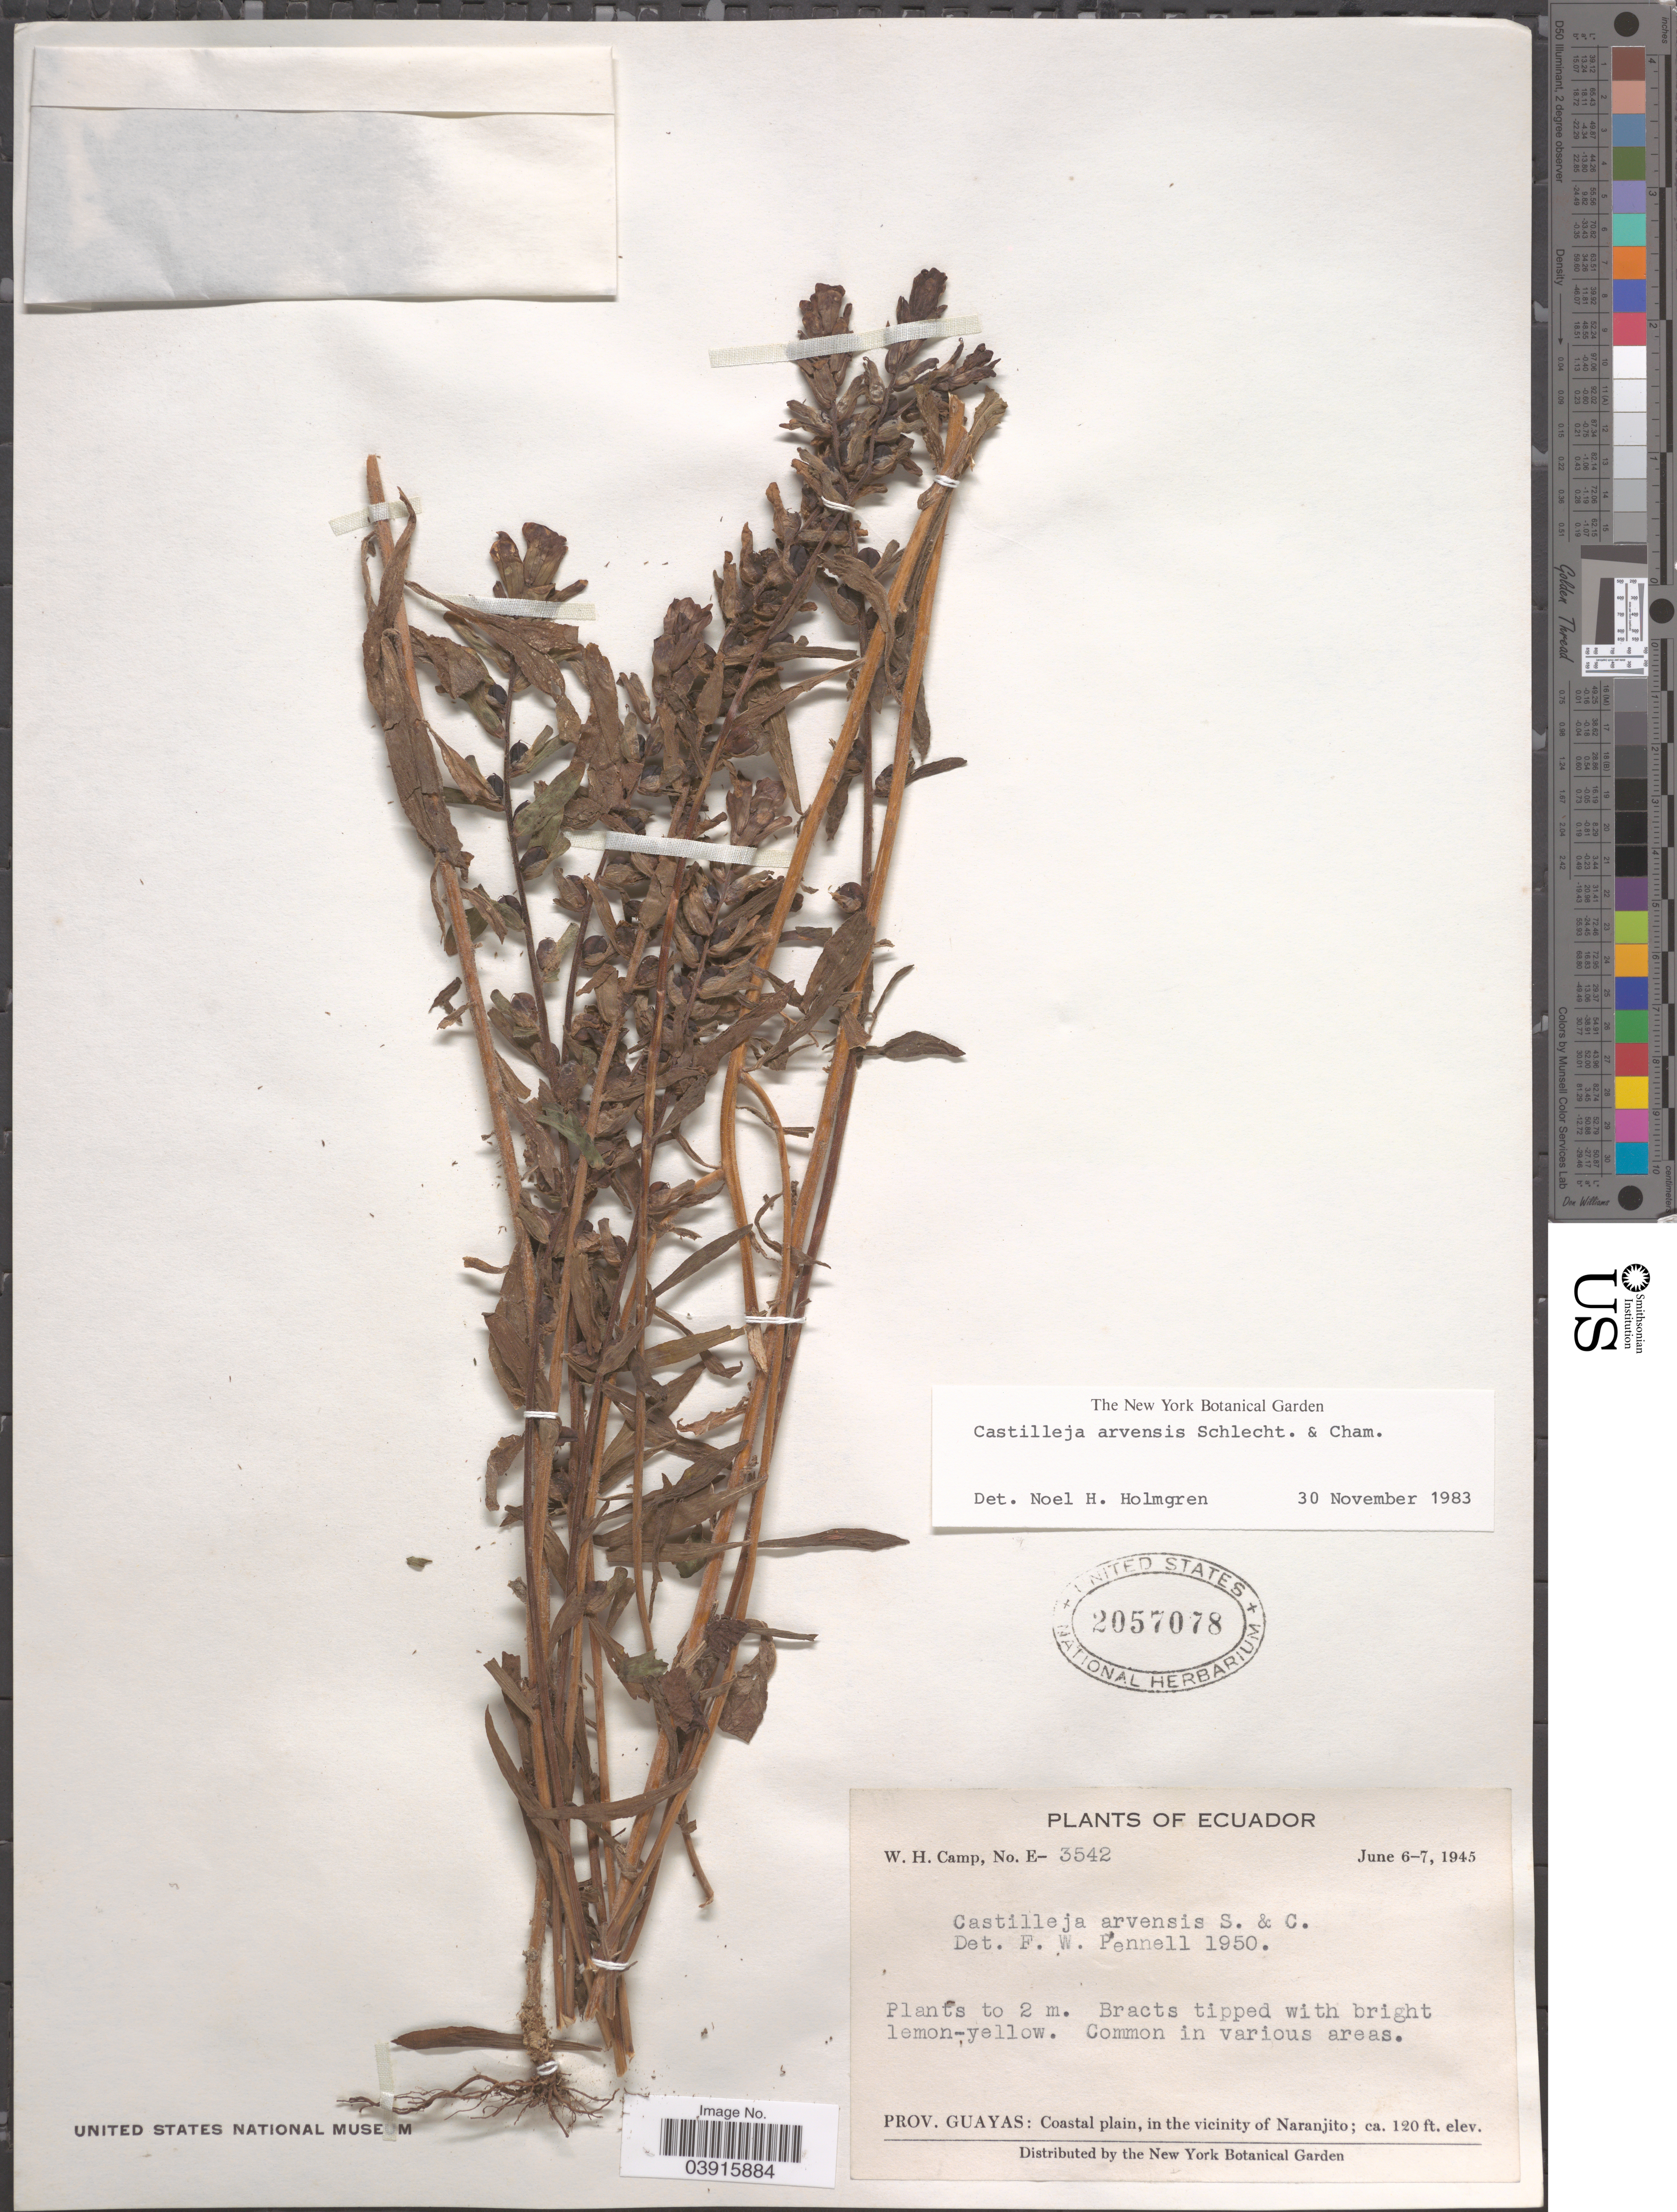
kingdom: Plantae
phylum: Tracheophyta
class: Magnoliopsida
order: Lamiales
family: Orobanchaceae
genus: Castilleja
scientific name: Castilleja arvensis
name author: Schltdl. & Cham.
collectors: W. H. Camp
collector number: E-3542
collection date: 1945-06-06/1945-06-07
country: Ecuador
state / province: Guayas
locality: Coastal plain, in the vicinity of Naranjito.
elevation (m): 37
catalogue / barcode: US 2057078